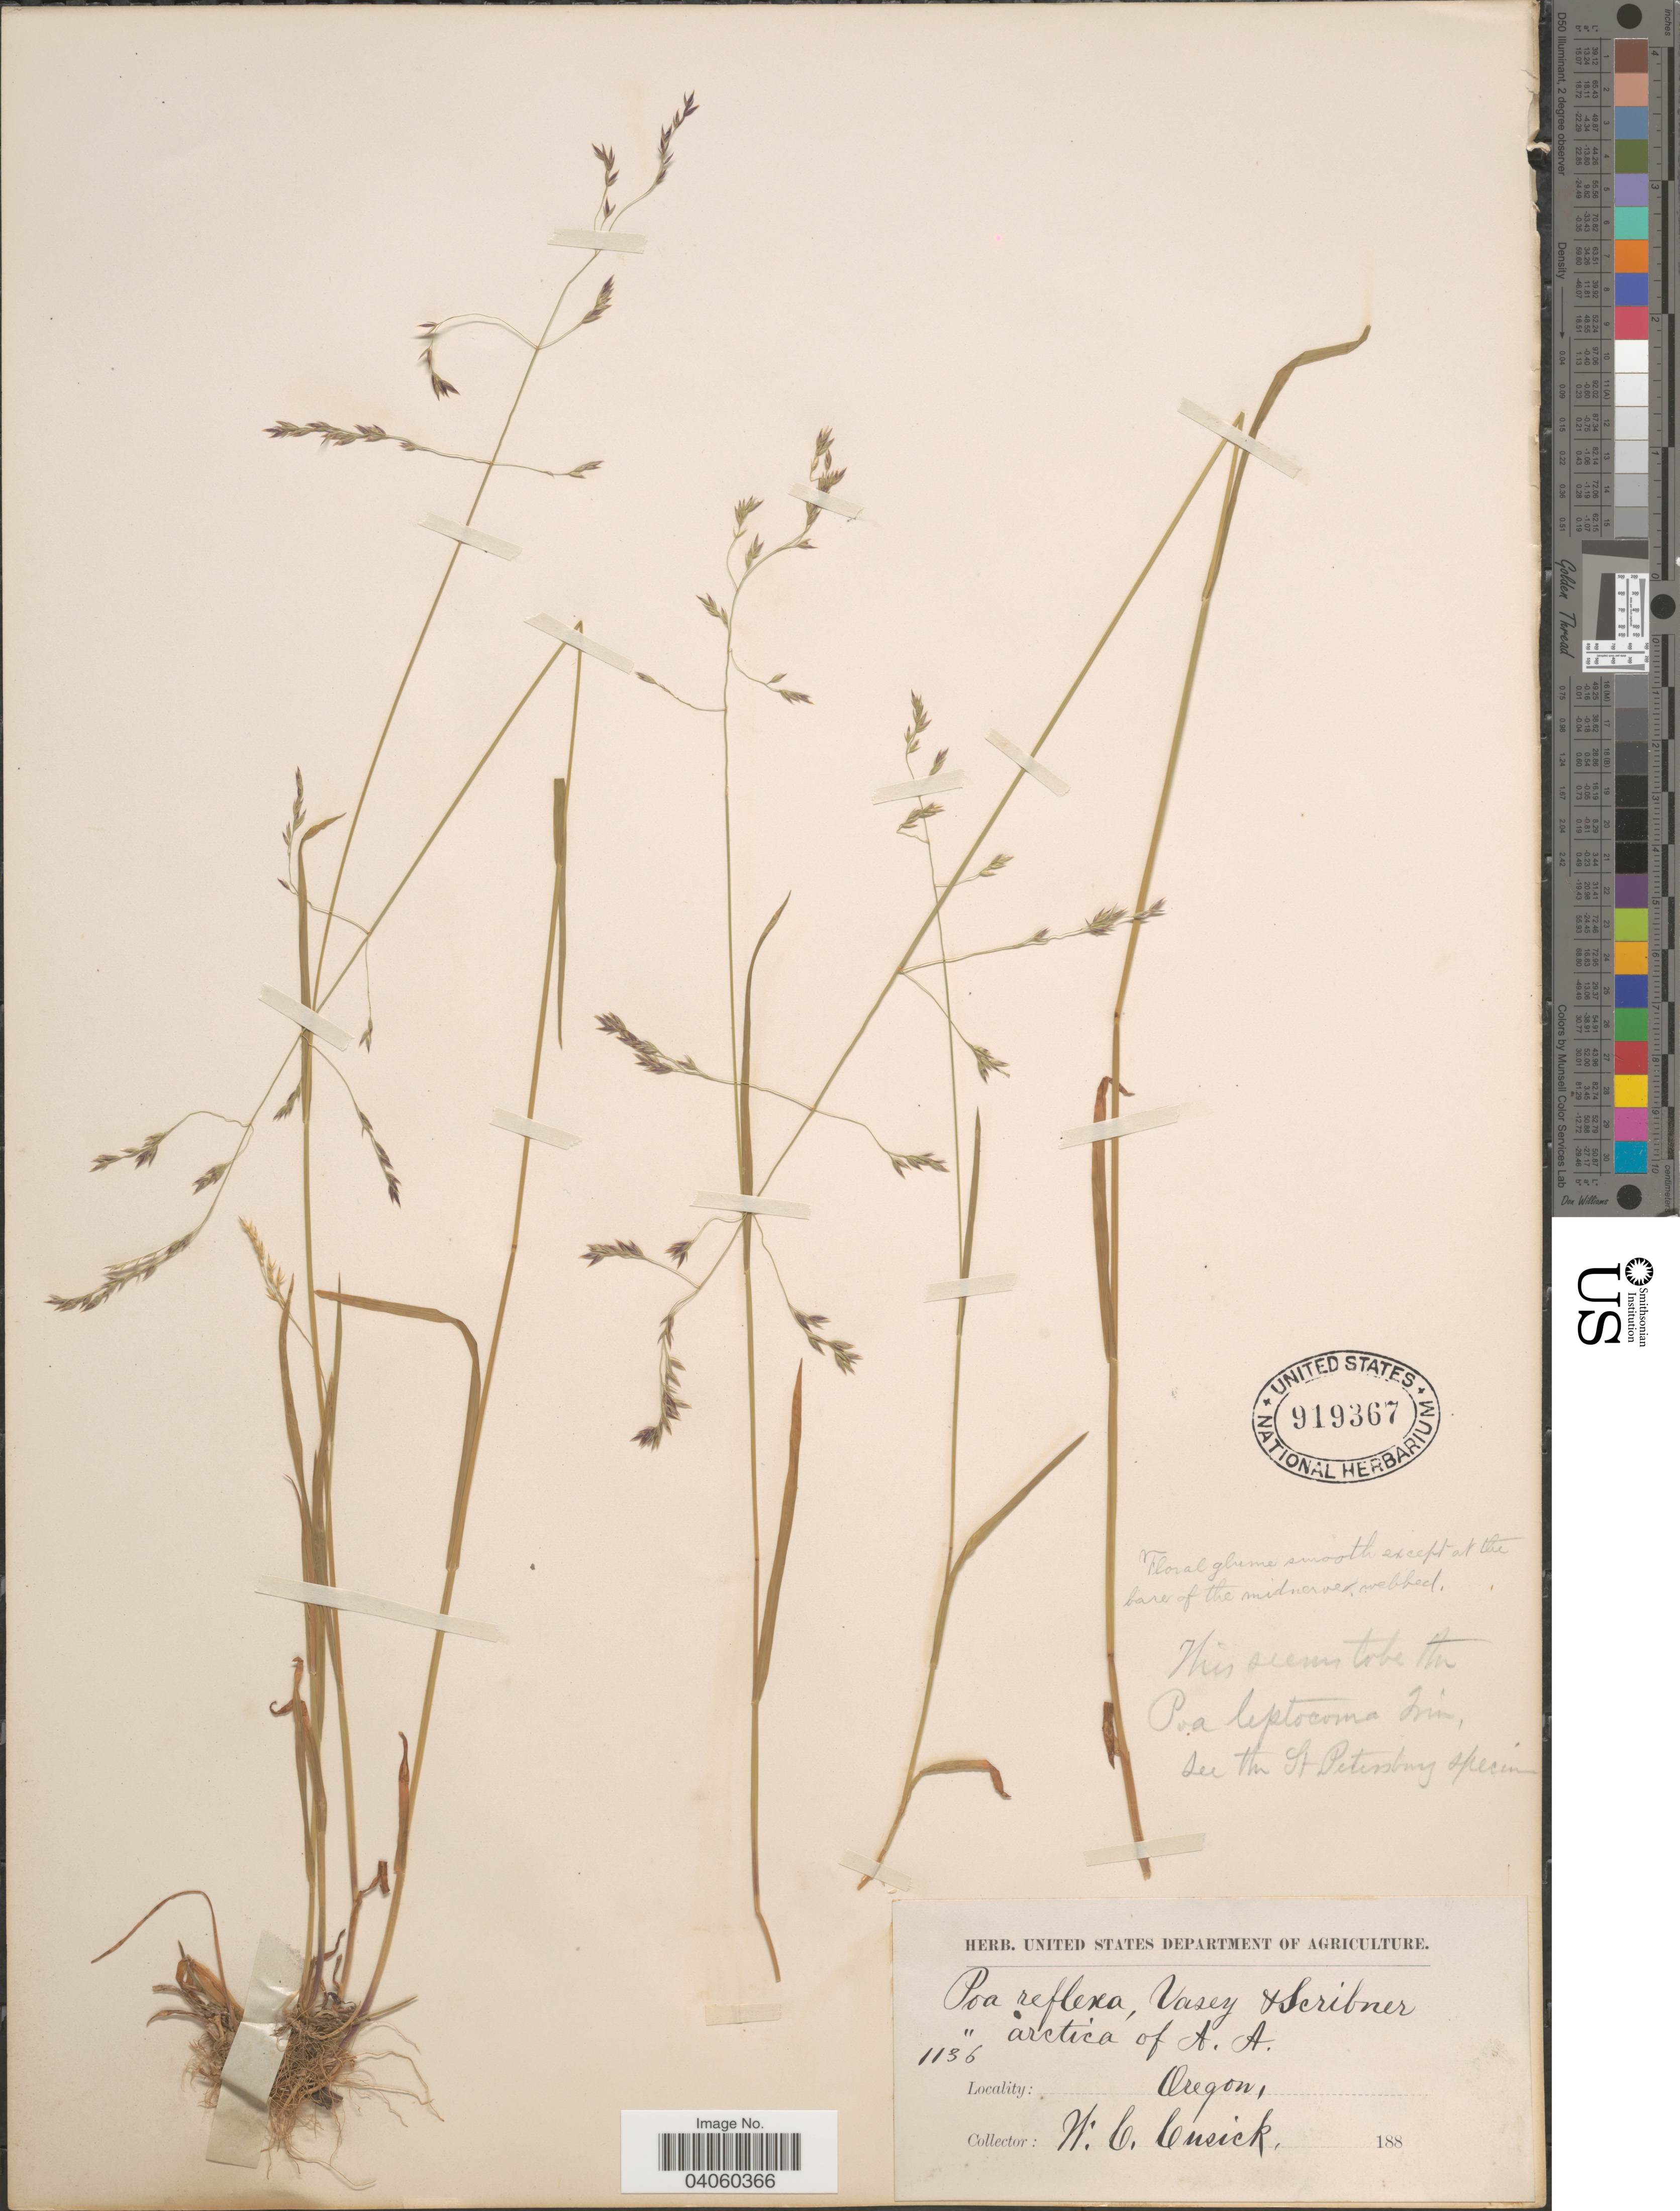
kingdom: Plantae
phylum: Tracheophyta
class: Liliopsida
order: Poales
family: Poaceae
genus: Poa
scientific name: Poa leptocoma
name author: Trin.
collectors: W. C. Cusick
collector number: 1136*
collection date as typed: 188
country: United States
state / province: Oregon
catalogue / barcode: US 919367